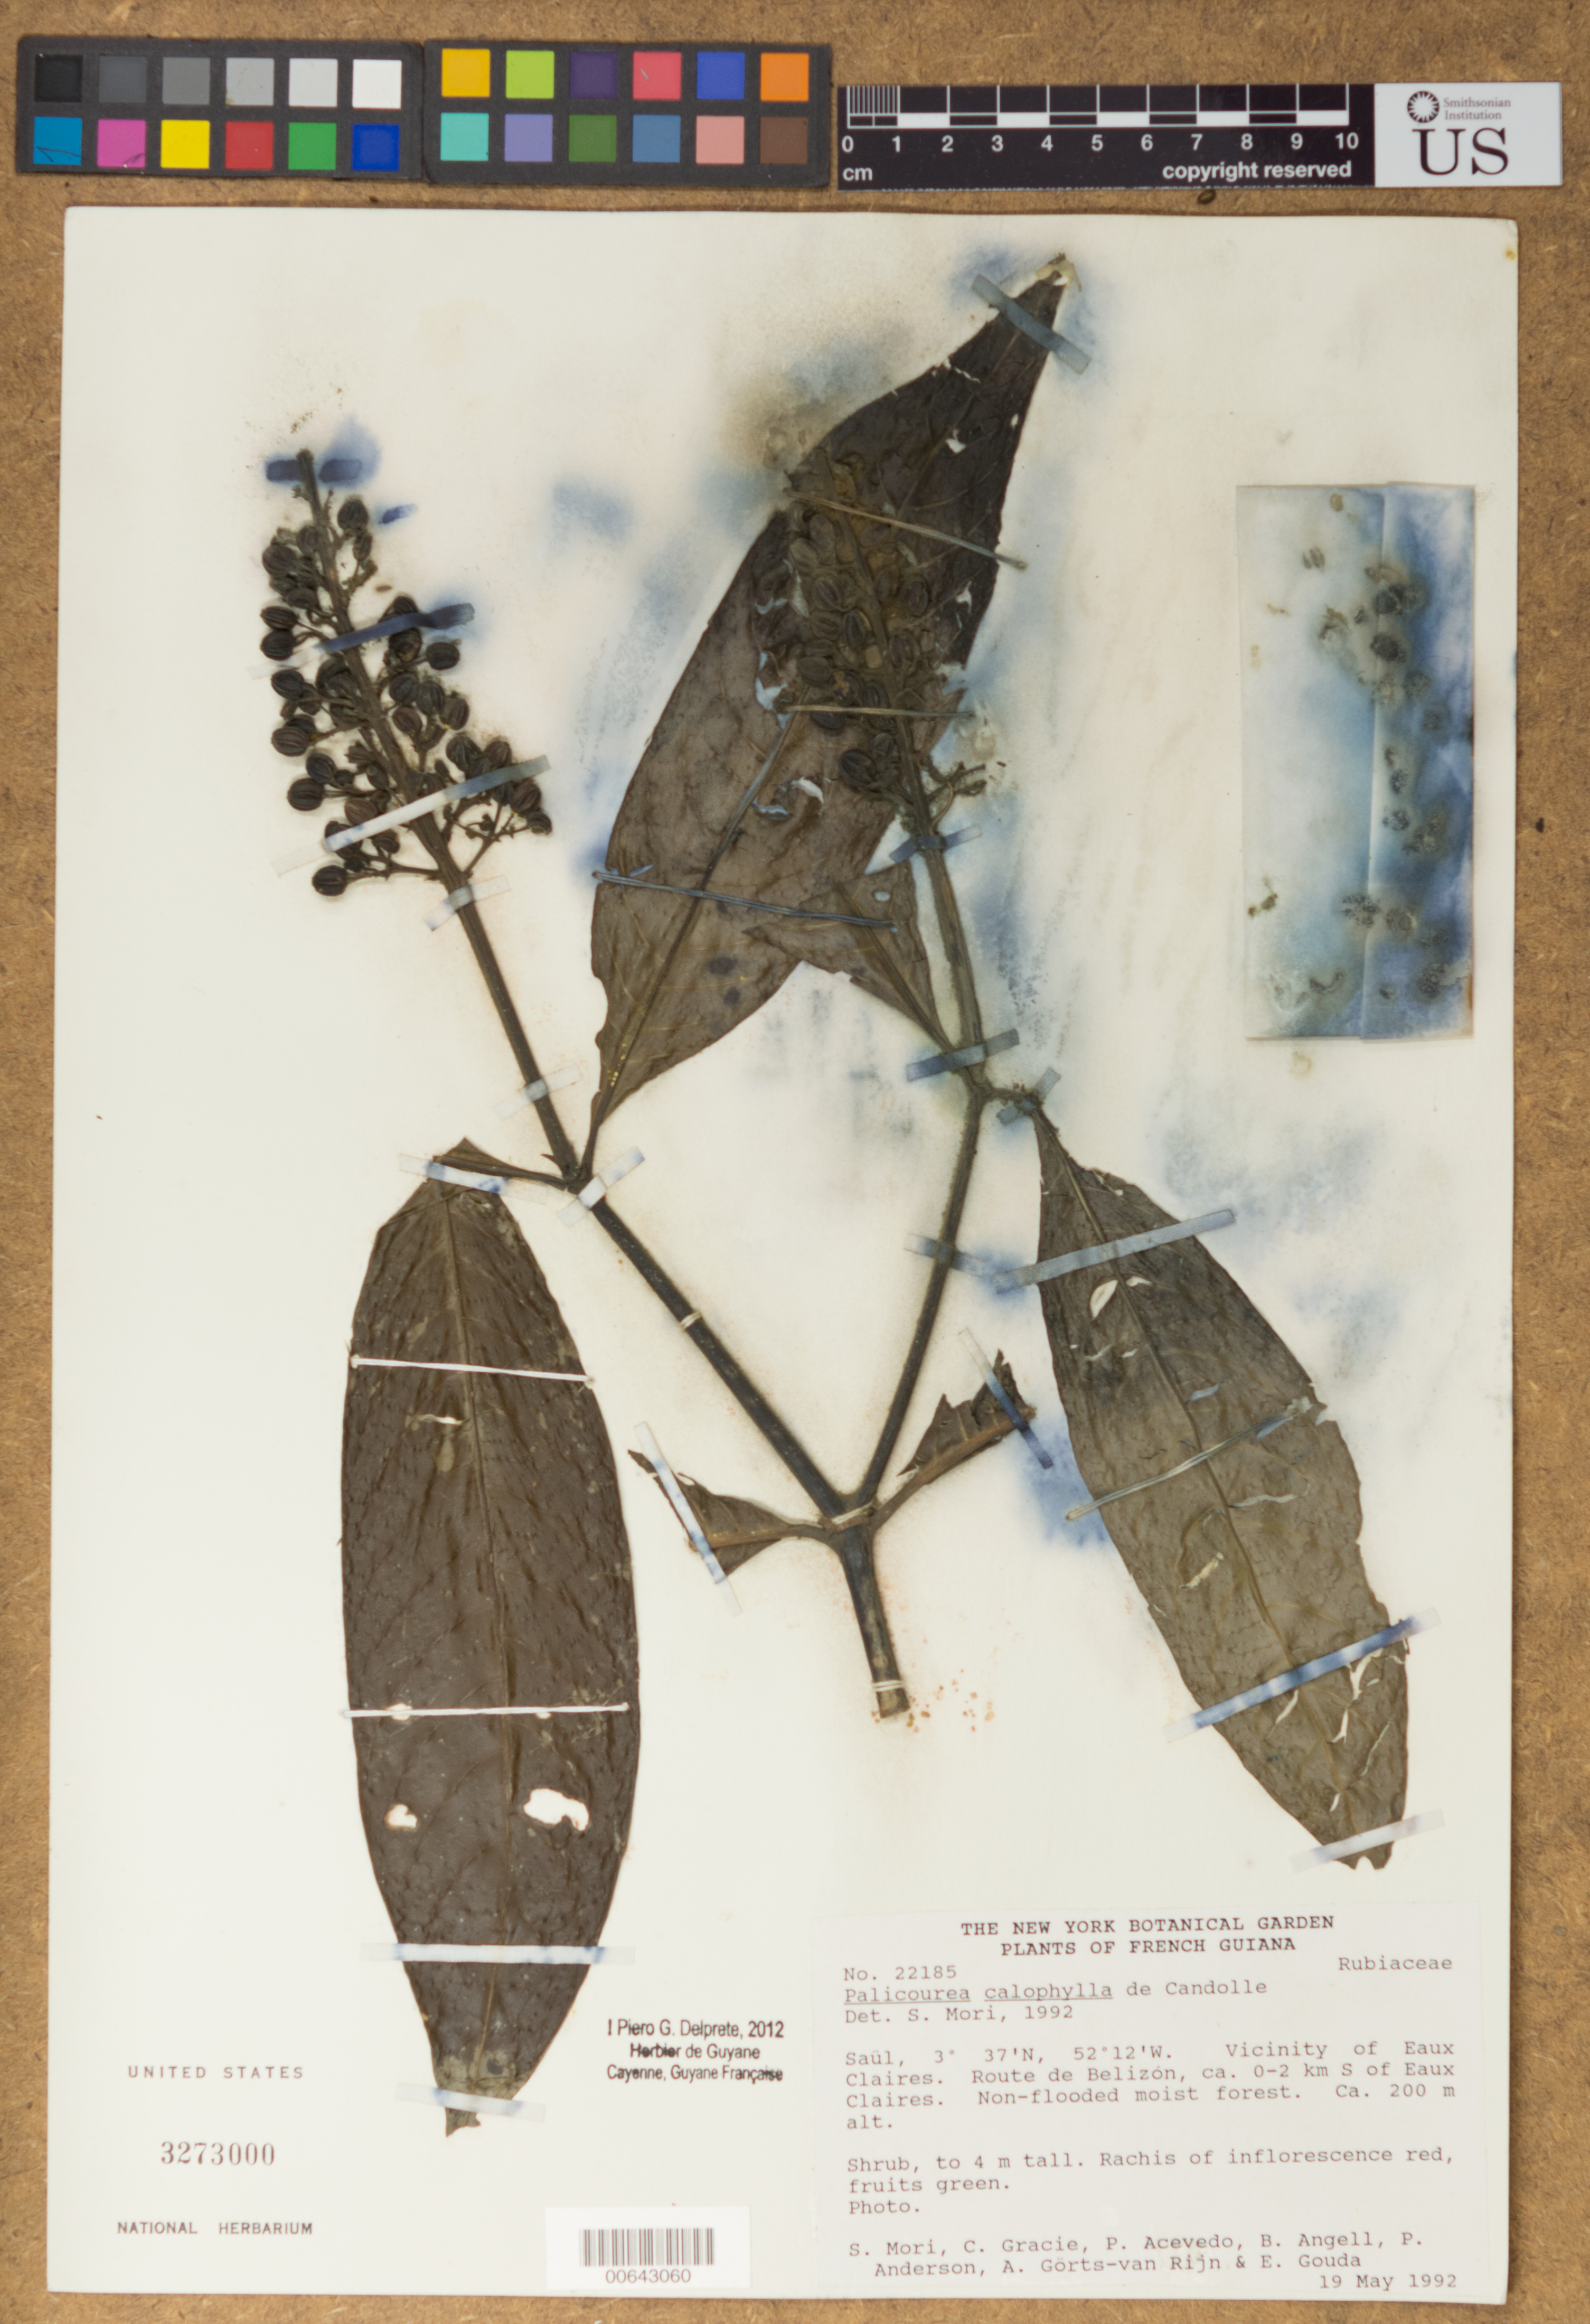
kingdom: Plantae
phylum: Tracheophyta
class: Magnoliopsida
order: Gentianales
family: Rubiaceae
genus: Palicourea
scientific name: Palicourea calophylla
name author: DC.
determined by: Mori, Scott A.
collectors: S. Mori, C. A. Gracie, P. Acevedo-Rodr., Bobbi Angell, P. Anderson, A. .R. A. Görts-van Rijn & E. J. Gouda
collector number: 22185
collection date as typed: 19-May-92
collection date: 1992-05-19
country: French Guiana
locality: Saül, near Eaux Claires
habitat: Non-flooded moist forest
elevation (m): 200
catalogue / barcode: US 3273000